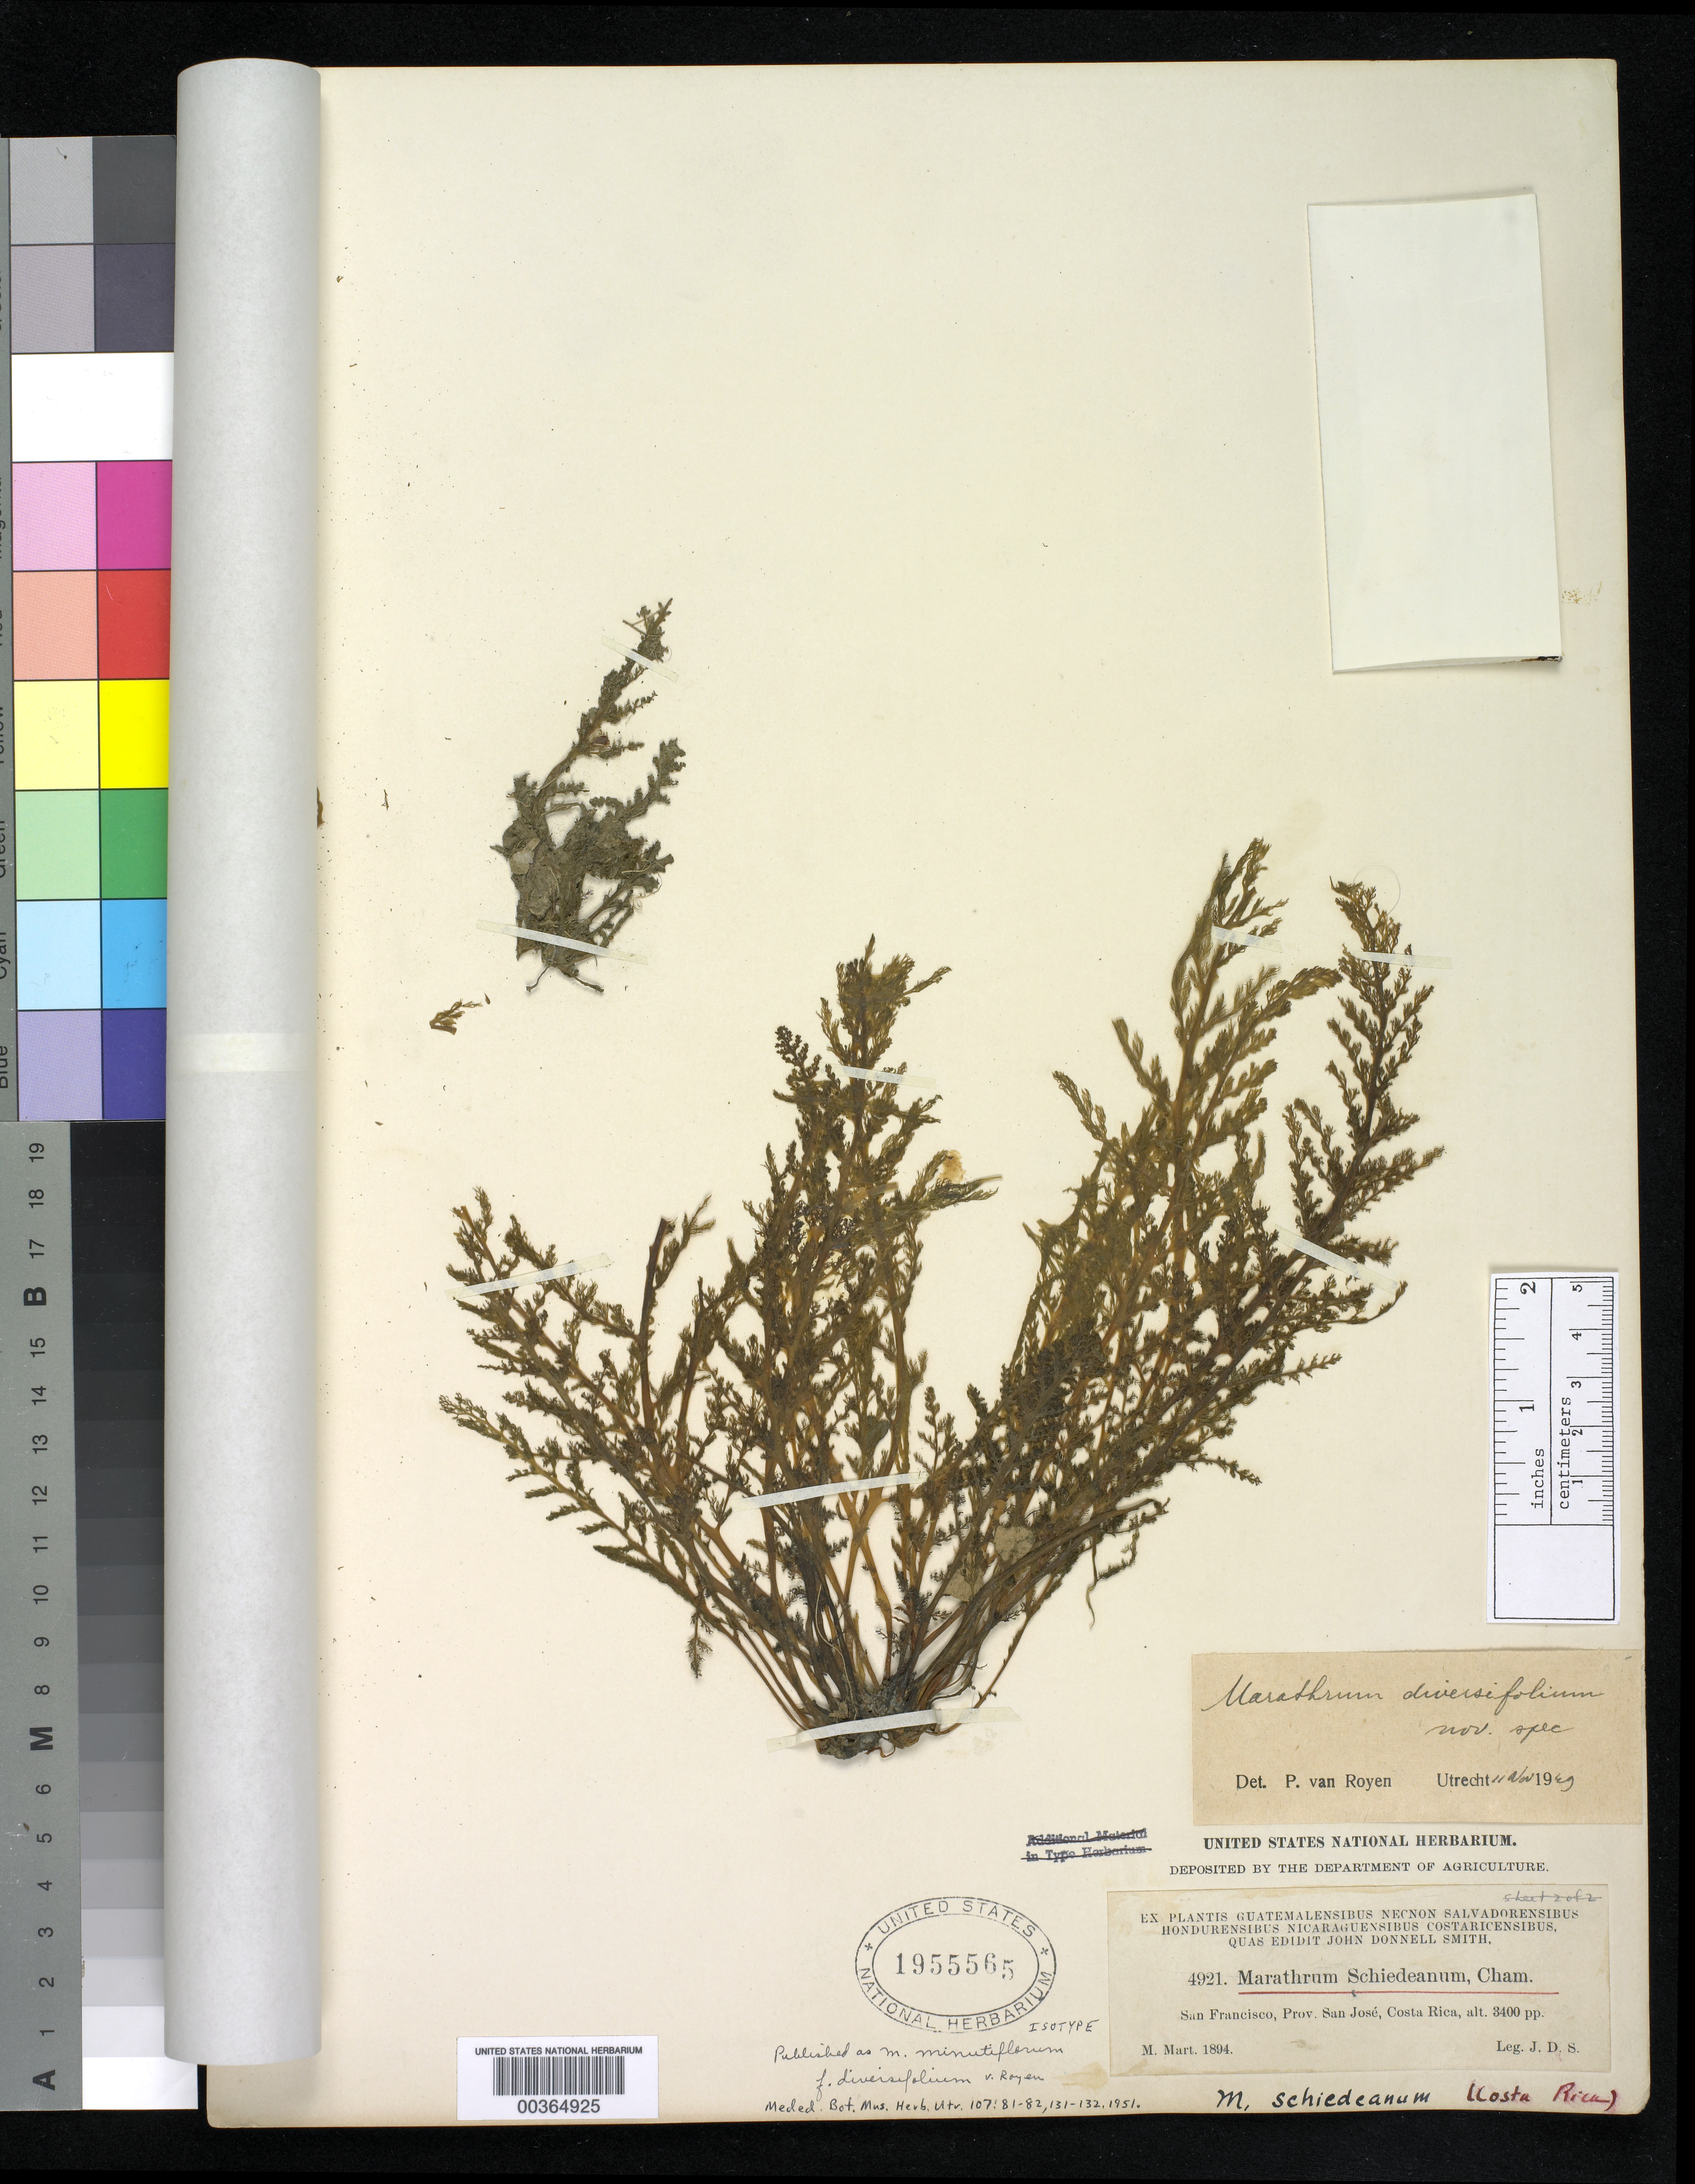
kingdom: Plantae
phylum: Tracheophyta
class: Magnoliopsida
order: Malpighiales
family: Podostemaceae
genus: Marathrum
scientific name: Marathrum minutiflorum f. diversifolium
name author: P. Royen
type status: Isotype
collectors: J. Donnell Smith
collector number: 4921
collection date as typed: Mar 1894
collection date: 1894-03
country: Costa Rica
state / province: San José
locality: San Francisco.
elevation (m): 1036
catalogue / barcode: US 1955565